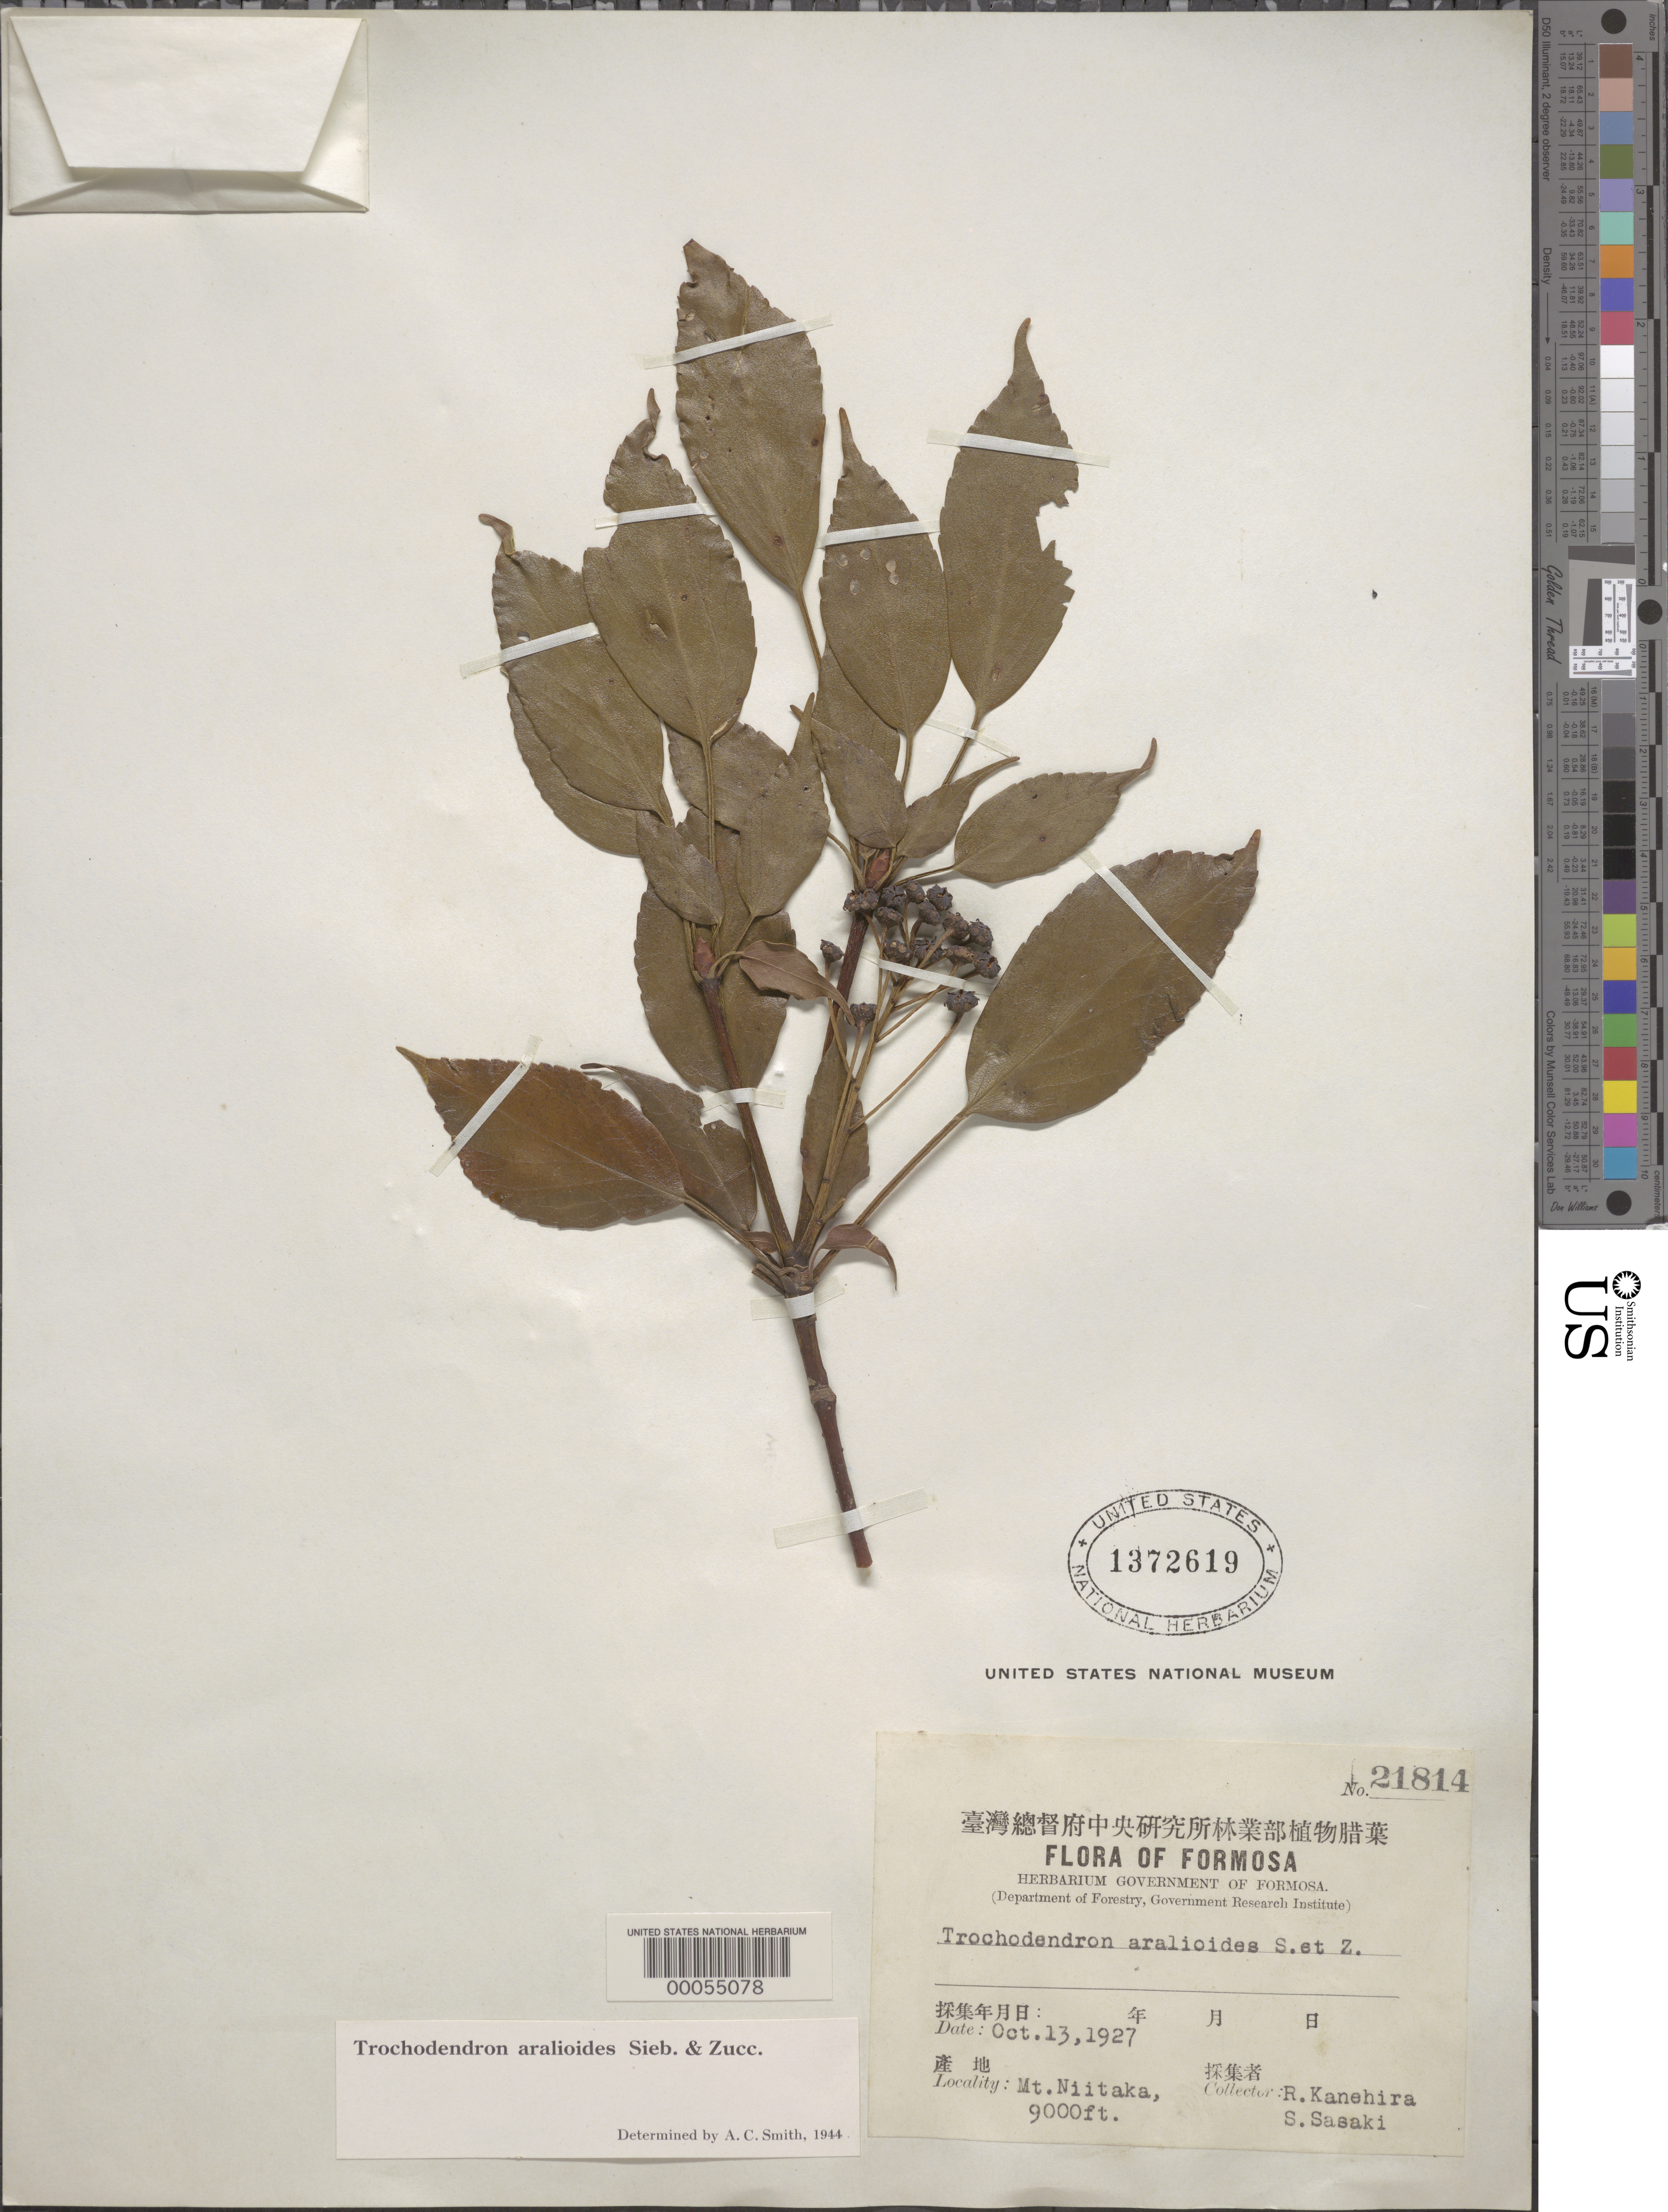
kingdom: Plantae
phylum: Tracheophyta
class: Magnoliopsida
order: Trochodendrales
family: Trochodendraceae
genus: Trochodendron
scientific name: Trochodendron aralioides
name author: Siebold & Zucc.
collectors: R. Kanehira & S. Sasaki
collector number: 21814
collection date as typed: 13 Oct 1927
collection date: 1927-10-13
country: China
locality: Mt. niitaka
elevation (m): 2743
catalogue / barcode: US 1577525